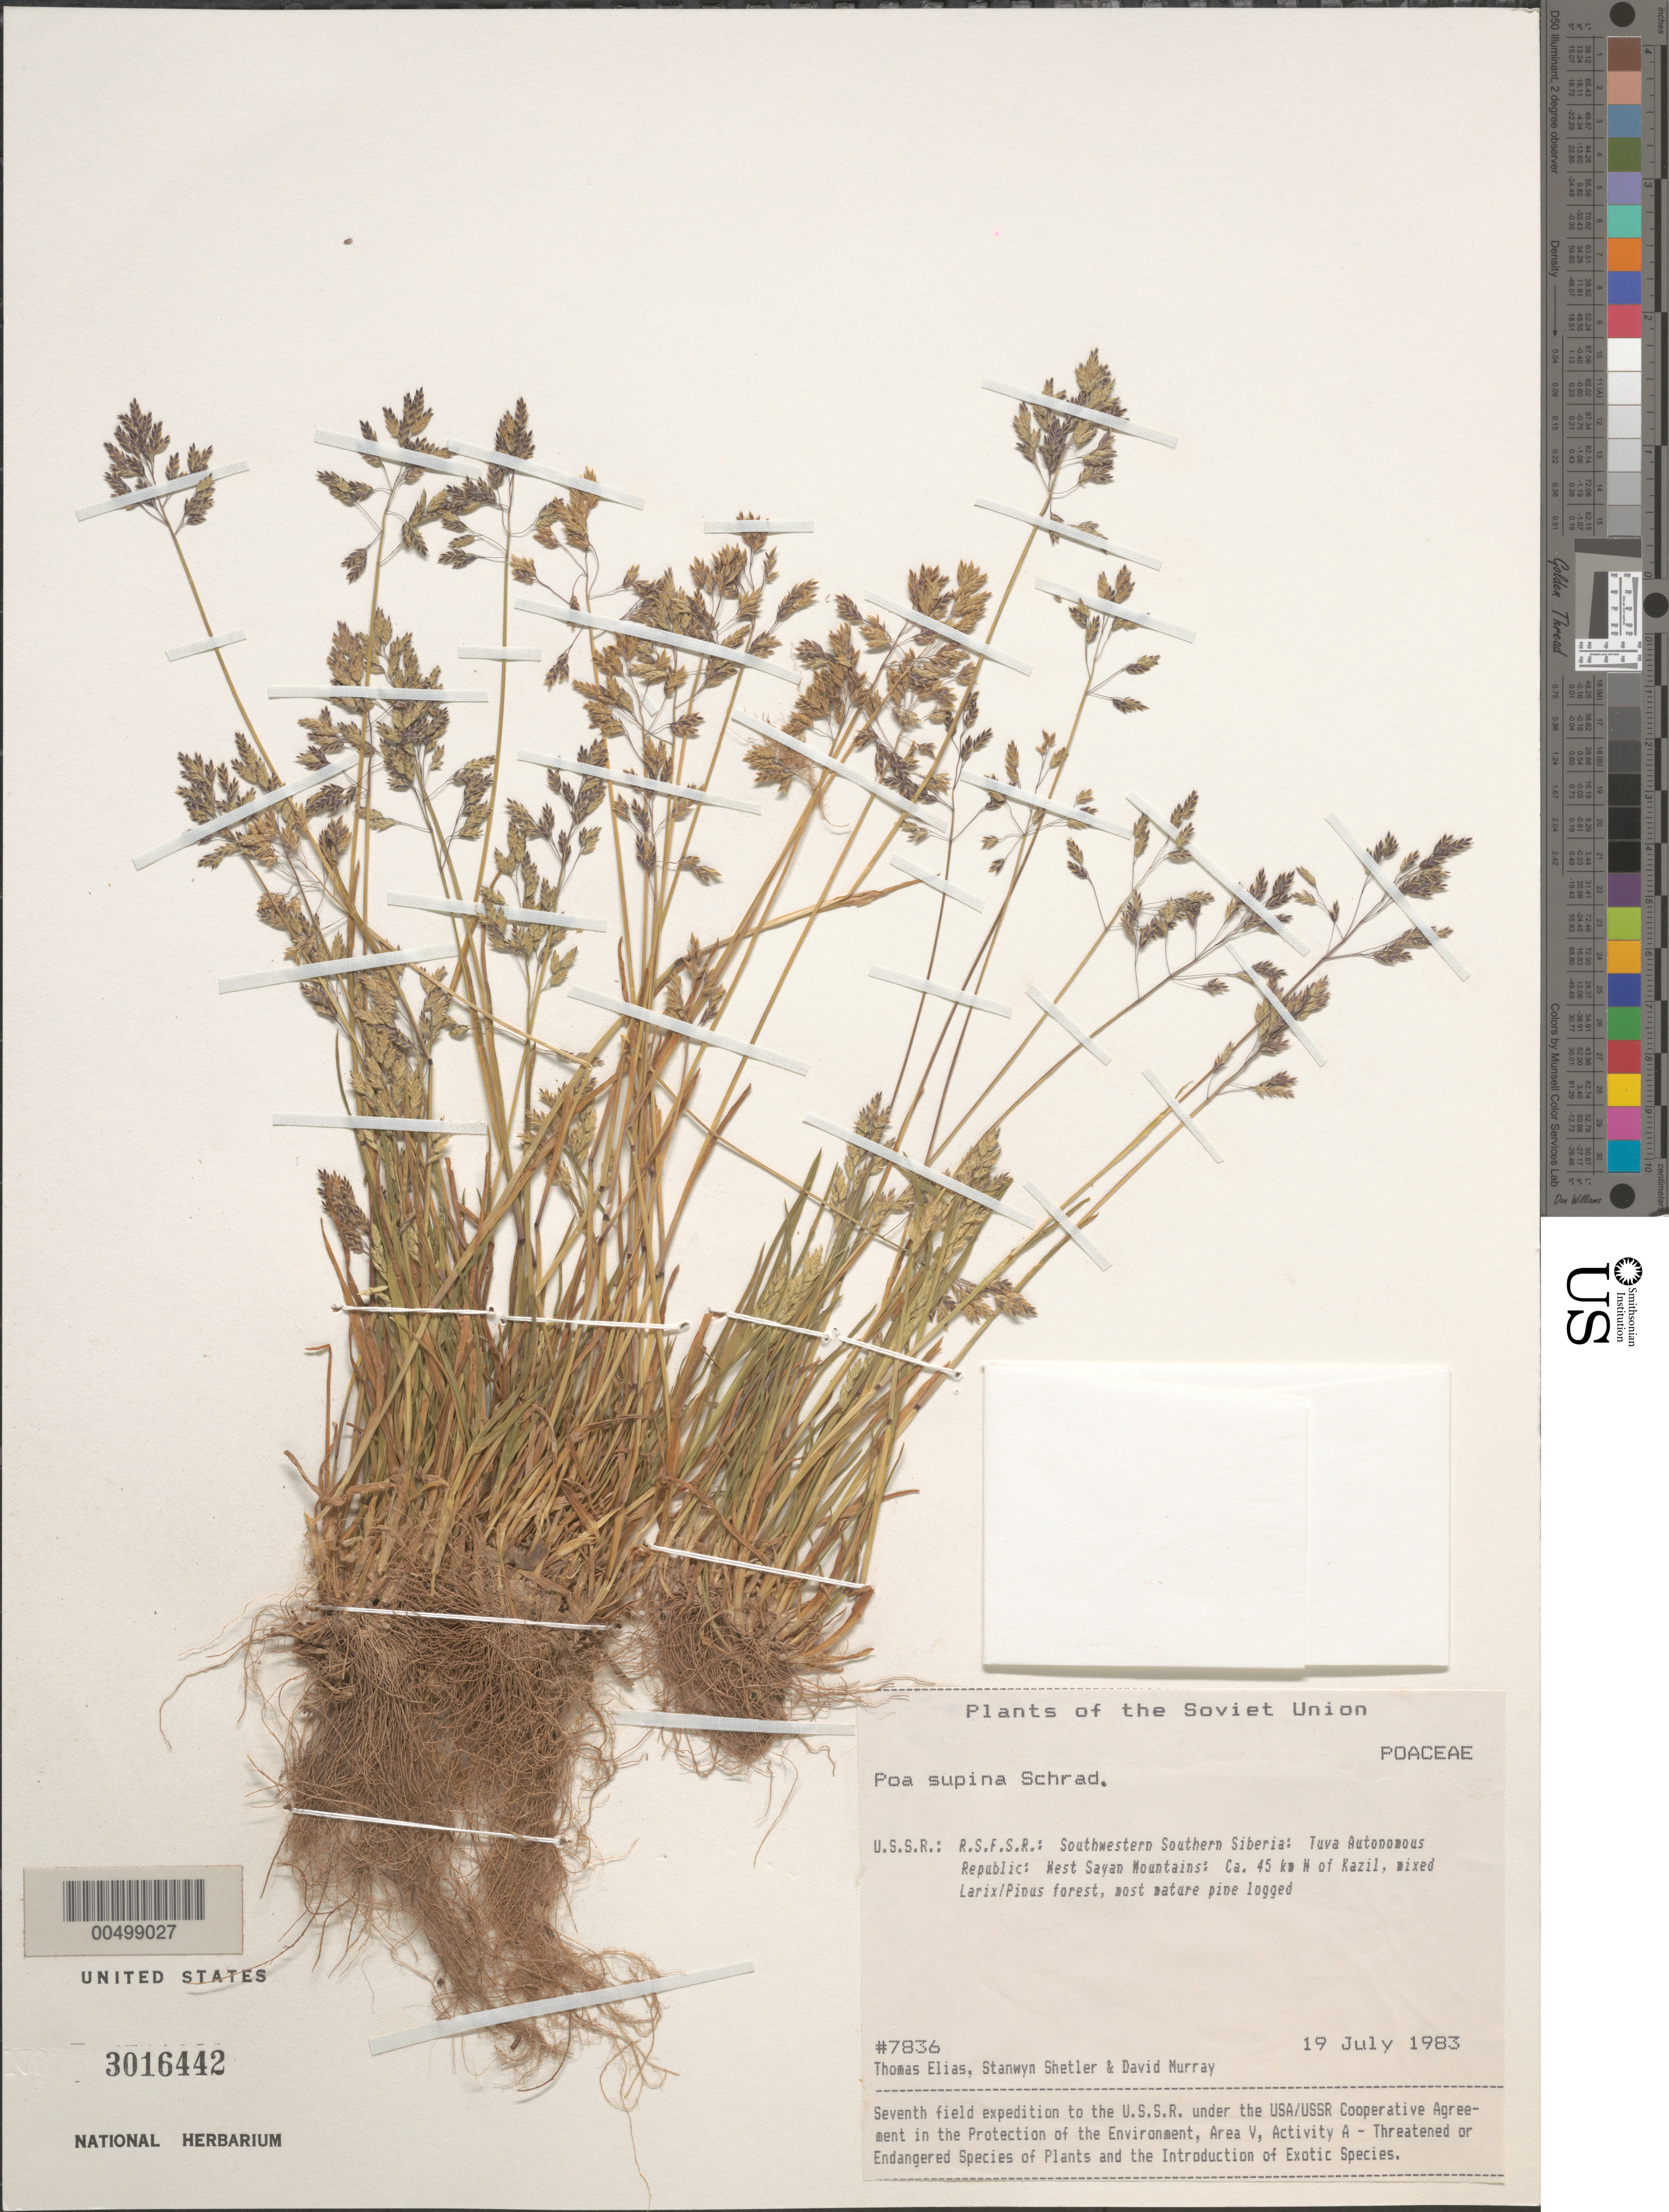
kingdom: Plantae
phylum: Tracheophyta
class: Liliopsida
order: Poales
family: Poaceae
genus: Poa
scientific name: Poa supina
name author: Schrad.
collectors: T. Elias, S. Shetler & D. F. Murray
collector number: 7836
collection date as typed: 19 Jul 1983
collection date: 1983-07-19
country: Russian Federation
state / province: Tuva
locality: West Sayan Mountains, ca. 45 km N of Kazil [Kyzyl]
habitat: mixed Larix/Pinus forest, most mature pine logged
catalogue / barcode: US 3016442